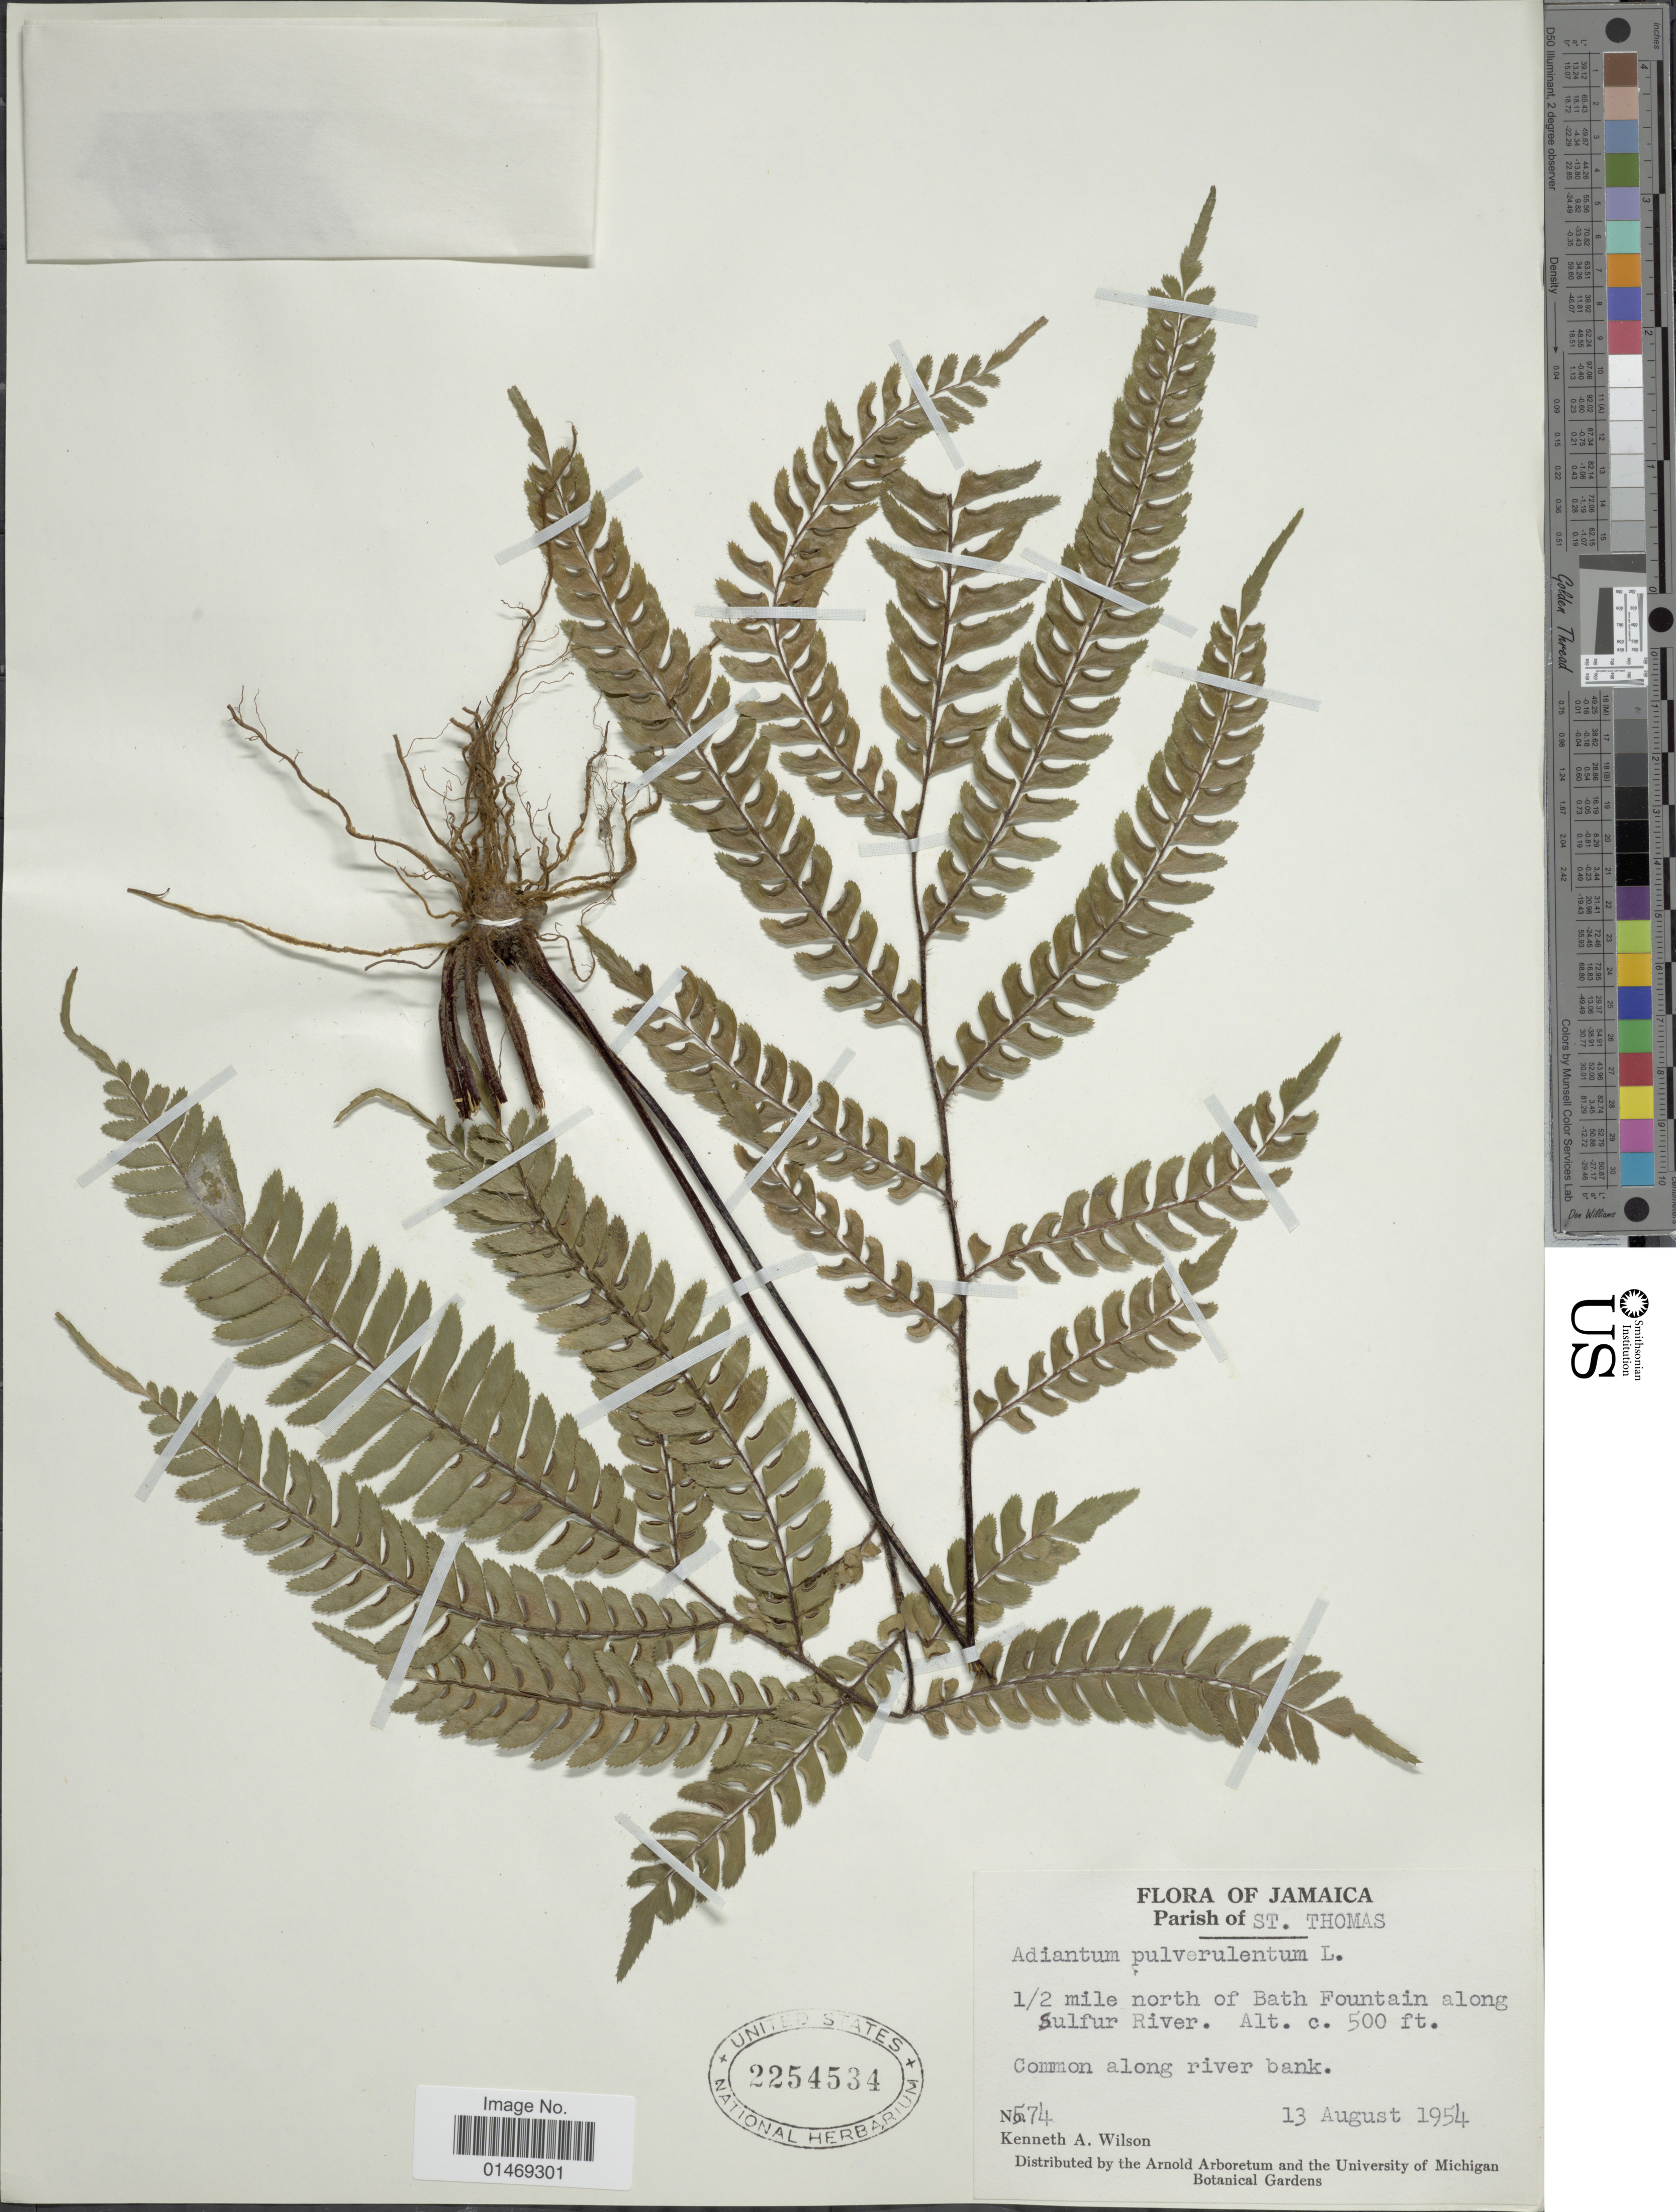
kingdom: Plantae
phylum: Tracheophyta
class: Polypodiopsida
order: Polypodiales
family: Pteridaceae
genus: Adiantum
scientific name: Adiantum pulverulentum var. caudatum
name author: Jenman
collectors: K. A. Wilson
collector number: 574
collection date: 1954-08-13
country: Jamaica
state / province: Saint Thomas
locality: Parish of St. Thomas, 1/2 mile north of Bath Fountain along Sulfur River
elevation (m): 152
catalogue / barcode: US 2254534